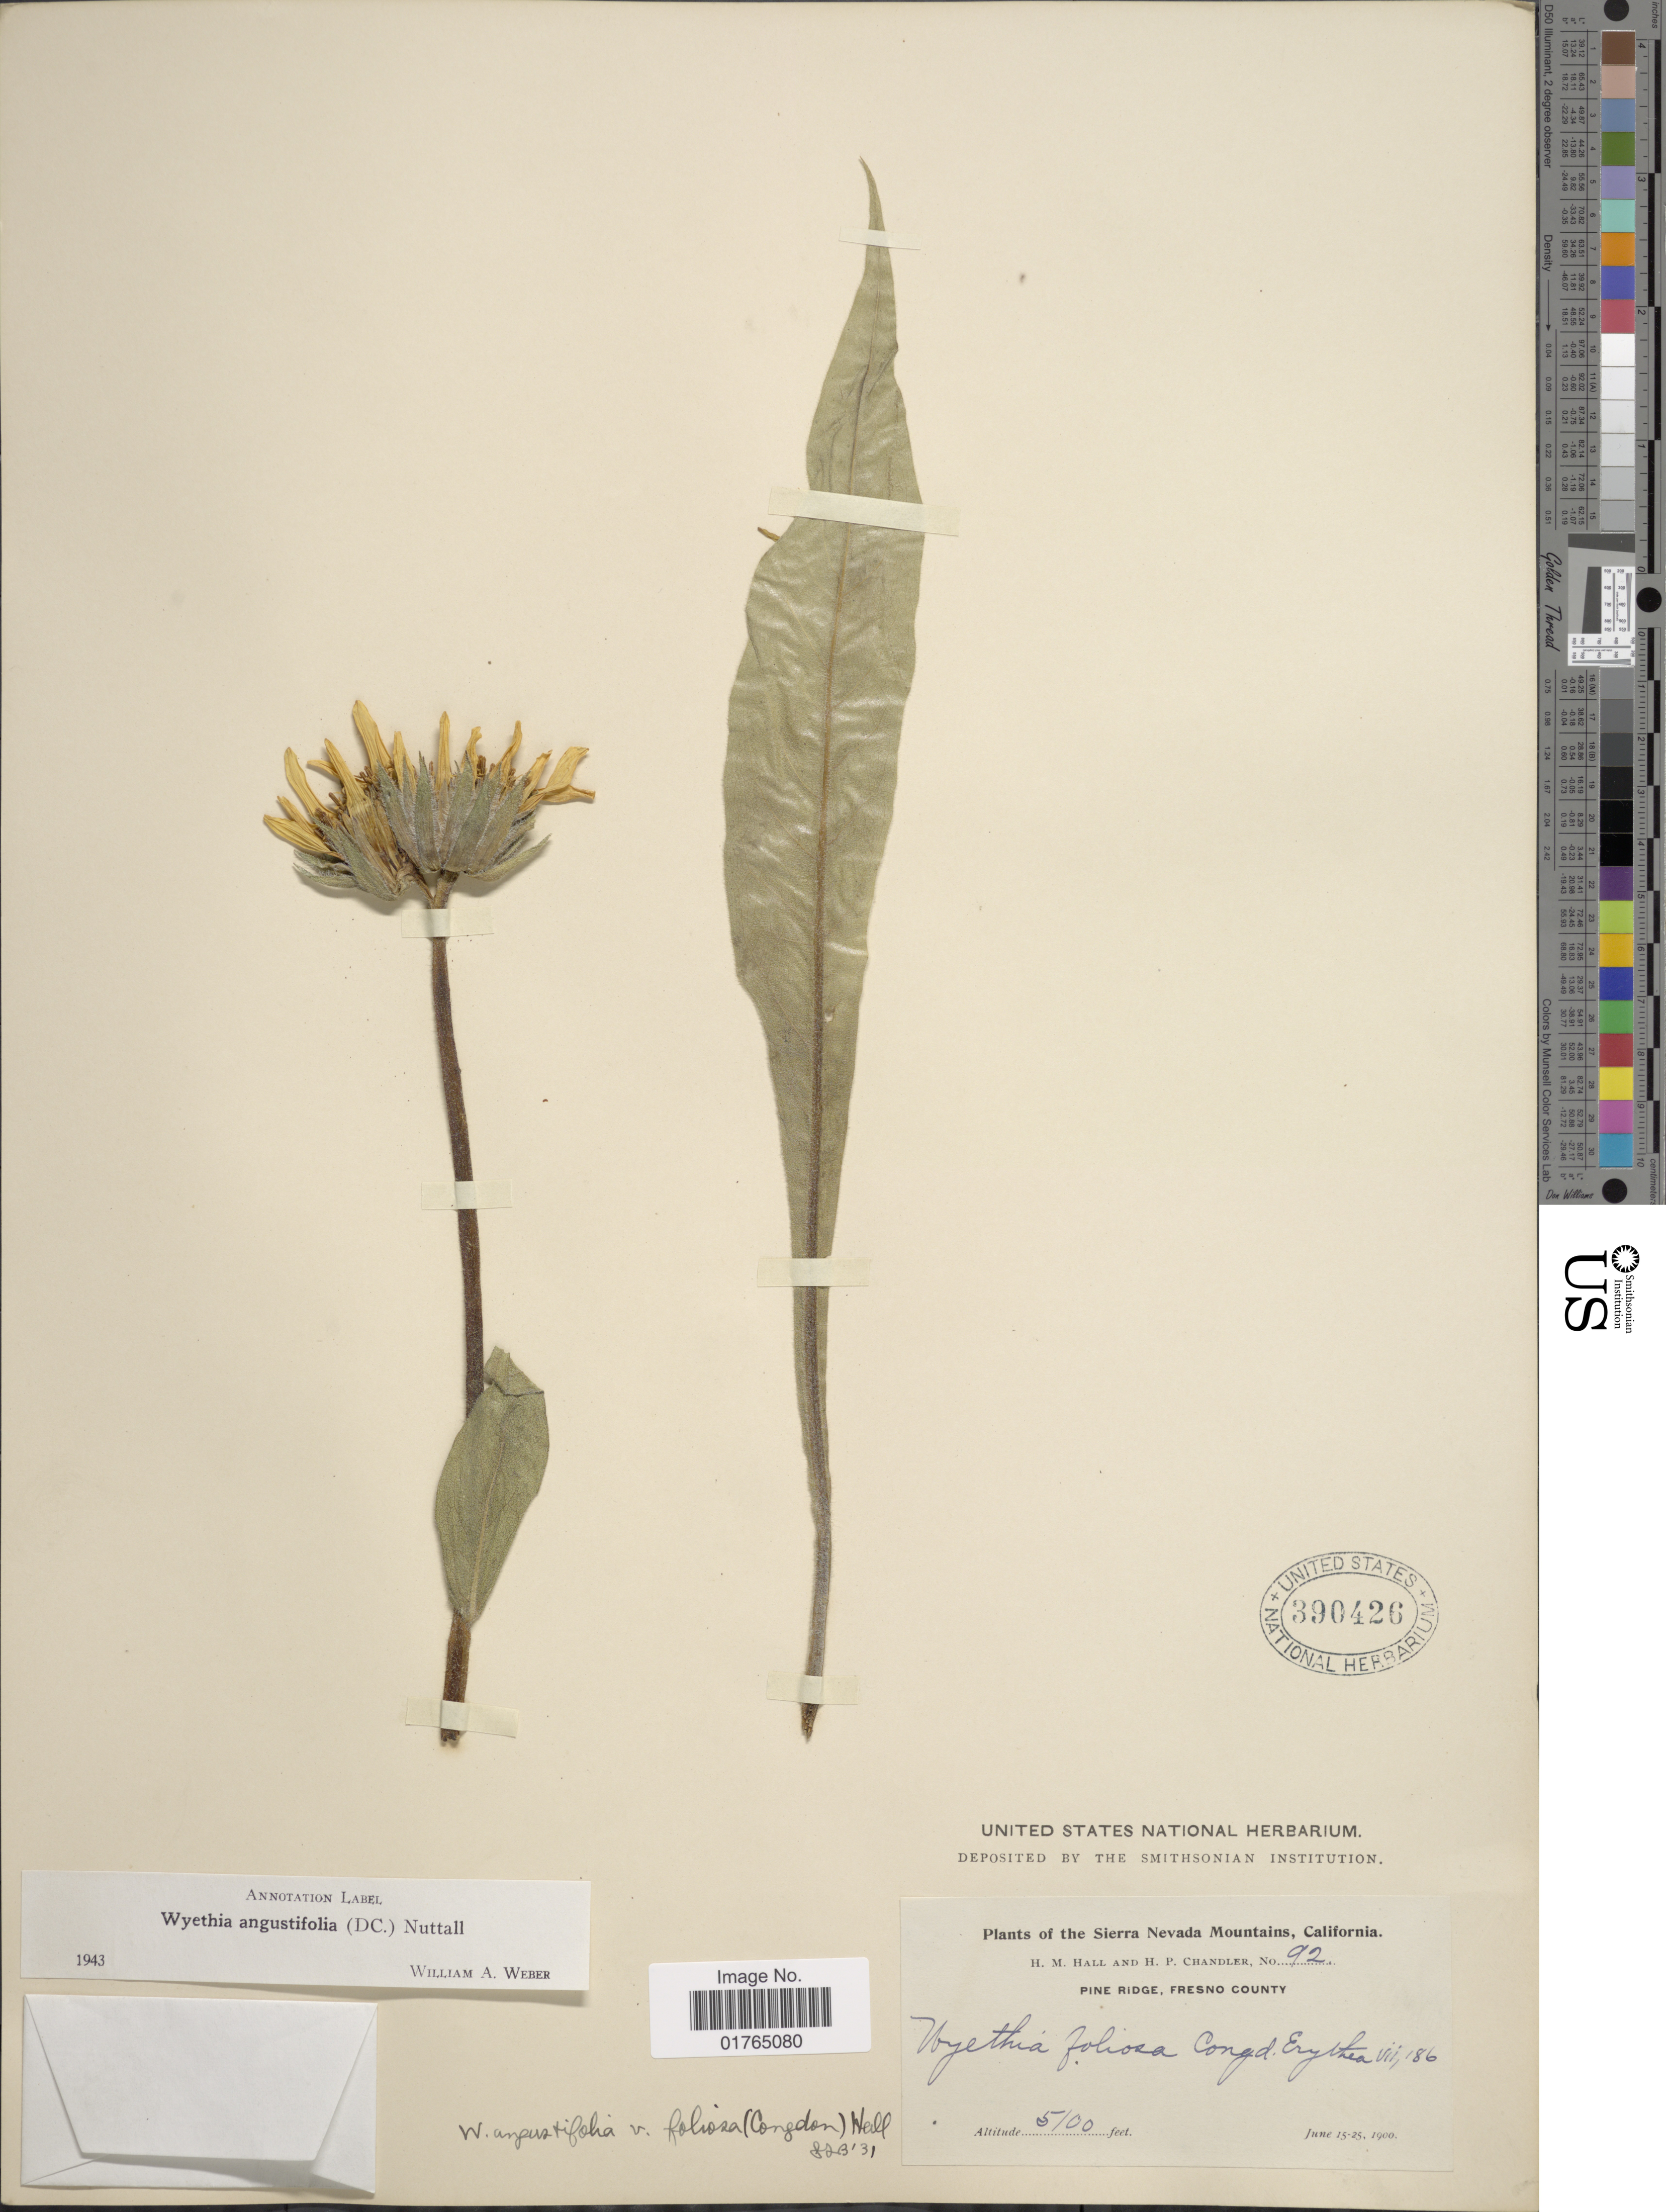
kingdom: Plantae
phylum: Tracheophyta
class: Magnoliopsida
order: Asterales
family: Asteraceae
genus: Wyethia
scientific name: Wyethia angustifolia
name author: (DC.) Nutt.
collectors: H. M. Hall & H. Chandler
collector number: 92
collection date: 1900-06-15/1900-06-25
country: United States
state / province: California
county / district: Fresno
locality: Sierra Nevada Mountains, Pine Ridge, Fresno County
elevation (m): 1554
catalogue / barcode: US 390426